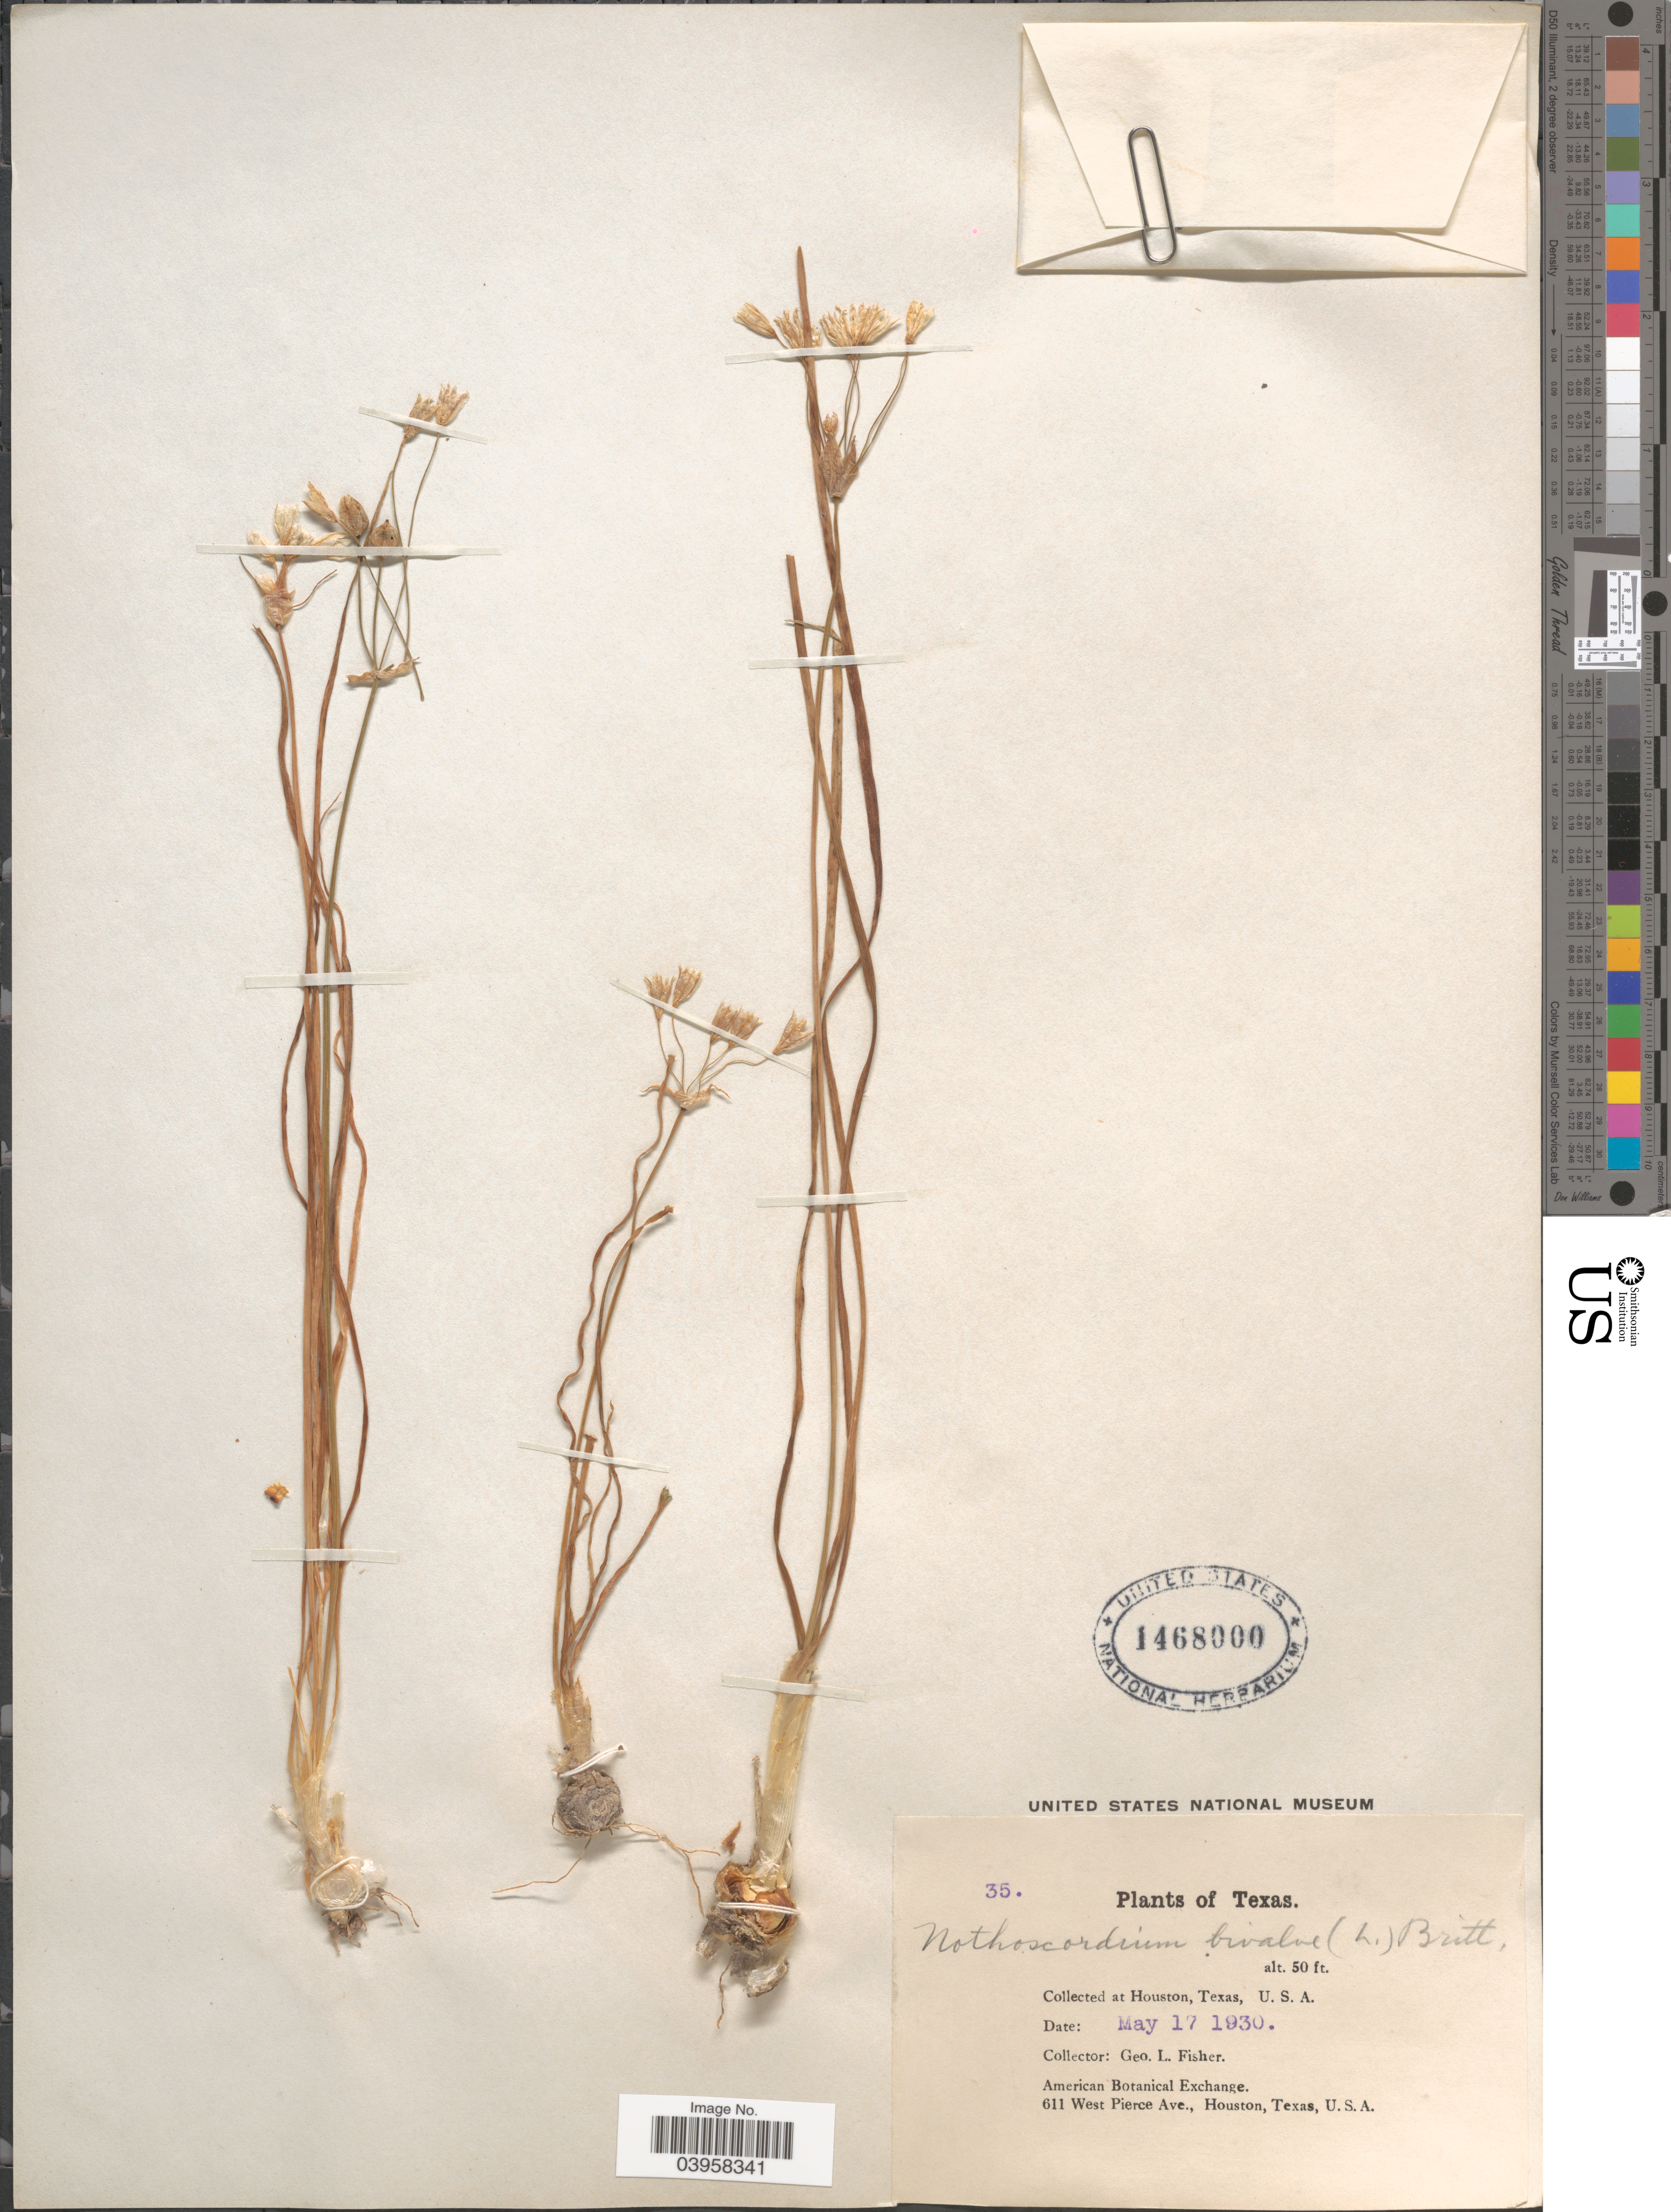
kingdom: Plantae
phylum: Tracheophyta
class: Liliopsida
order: Asparagales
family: Amaryllidaceae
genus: Nothoscordum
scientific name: Nothoscordum bivalve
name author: (L.) Britton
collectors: G. L. Fisher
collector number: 35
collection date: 1930-05-17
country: United States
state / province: Texas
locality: Houston.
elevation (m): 15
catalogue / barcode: US 1468000